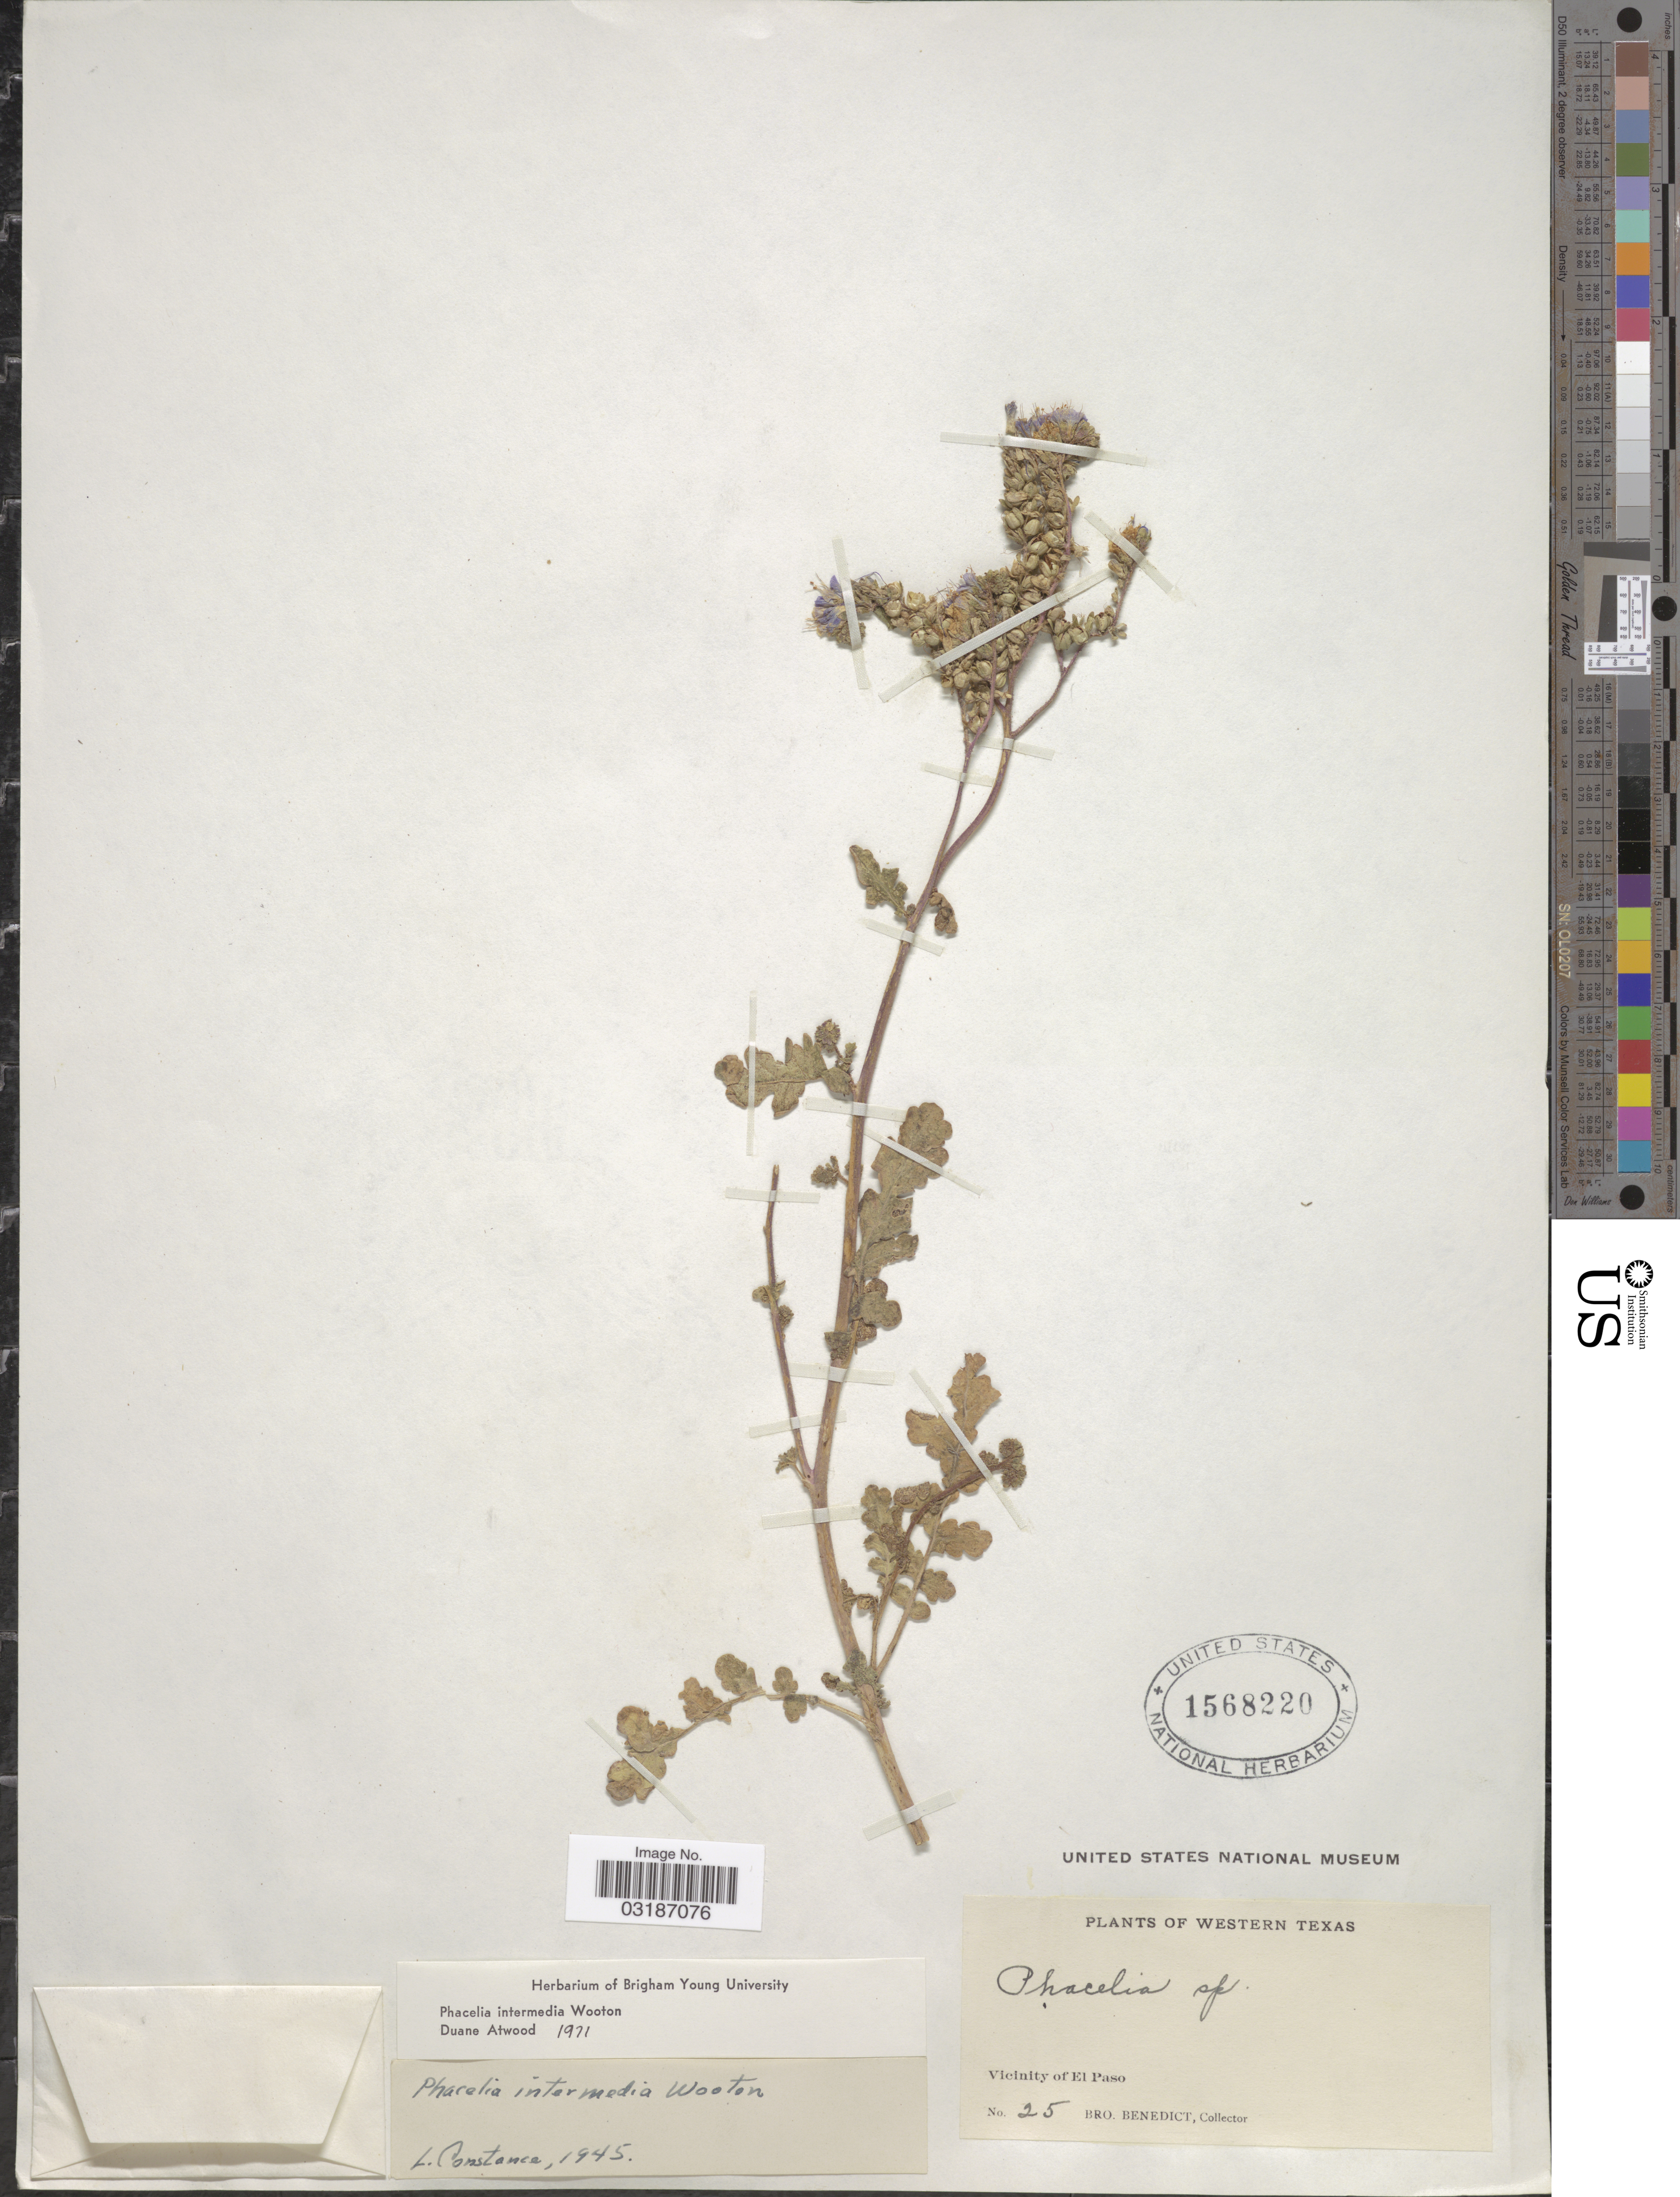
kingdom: Plantae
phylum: Tracheophyta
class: Magnoliopsida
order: Boraginales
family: Hydrophyllaceae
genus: Phacelia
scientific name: Phacelia intermedia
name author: Wooton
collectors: Bro. Benedict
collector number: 25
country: United States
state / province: Texas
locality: Western Texas. Vicinity of El Paso.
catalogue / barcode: US 1568220